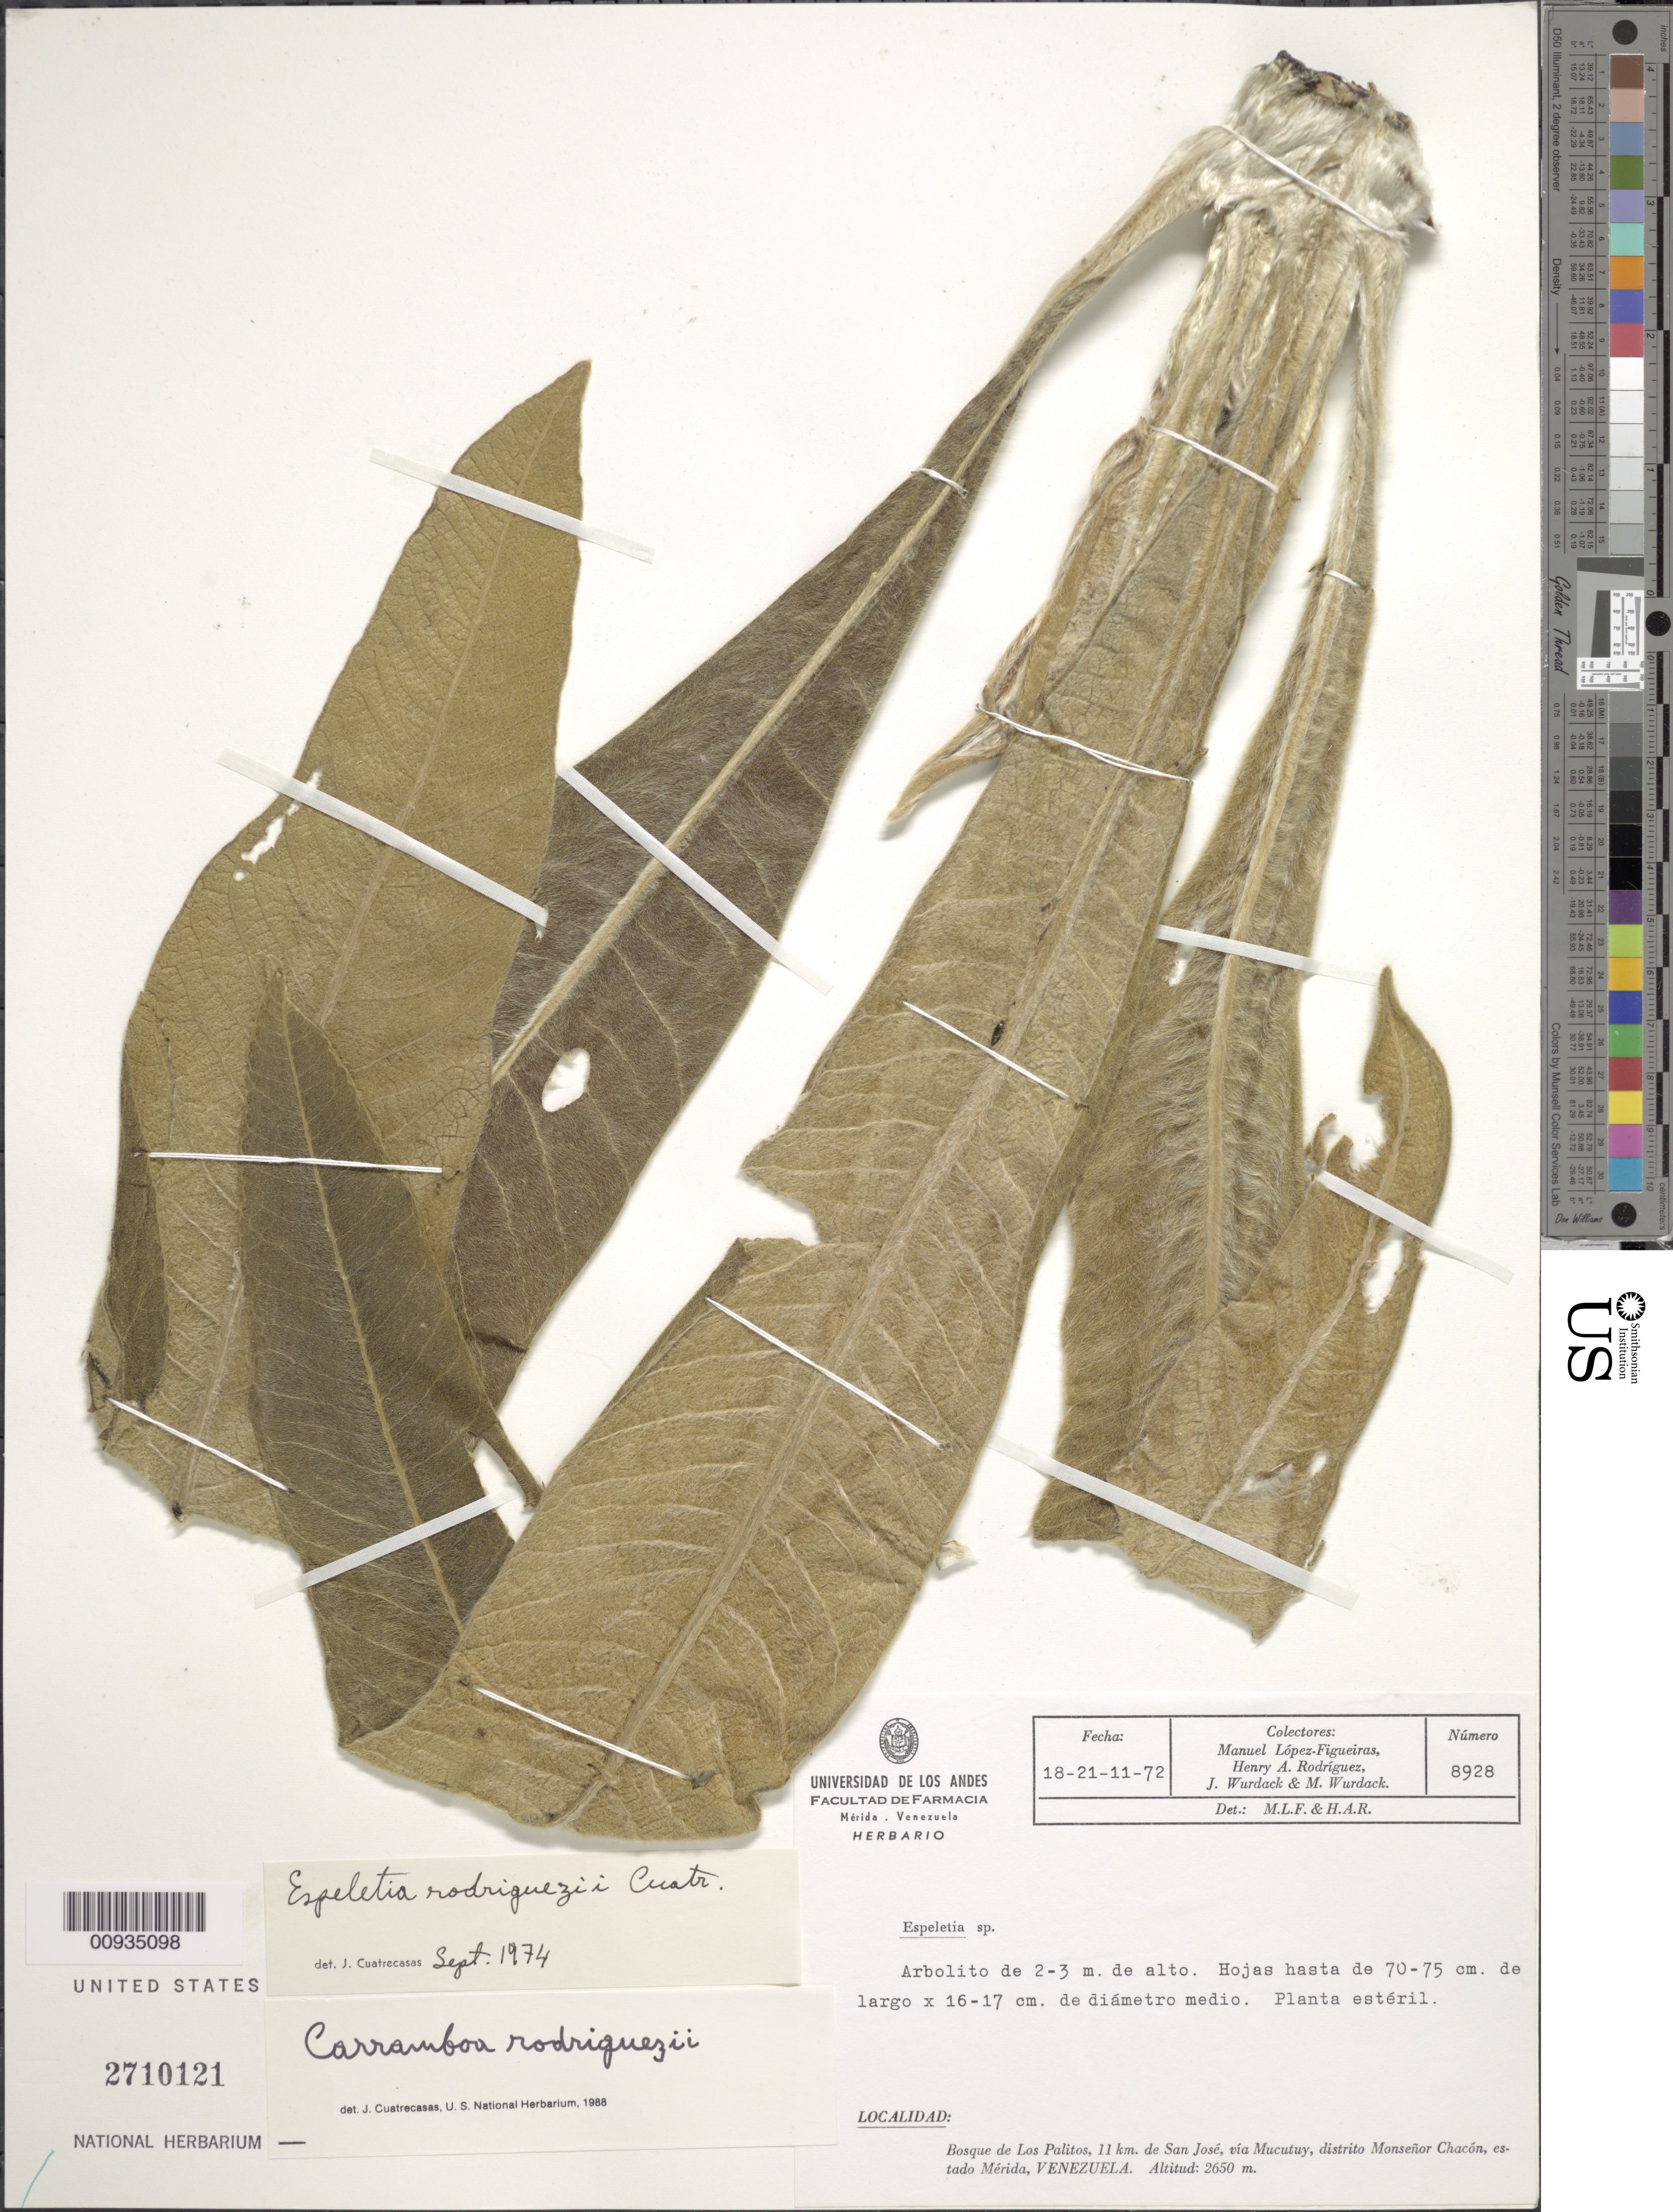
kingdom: Plantae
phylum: Tracheophyta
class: Magnoliopsida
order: Asterales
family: Asteraceae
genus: Carramboa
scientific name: Carramboa rodriguezii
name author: (Cuatrec.) Cuatrec.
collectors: M. López Figueiras, H. A. Rodriguez, J. J. Wurdack & M. L. Wurdack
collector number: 8928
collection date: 1972-11-18/1972-11-21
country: Venezuela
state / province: Mérida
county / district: Arzobispo Chacón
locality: Bosque de Los Palitos, 11 km. de San José, vía Mucutuy.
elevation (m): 2650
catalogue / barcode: US 2710121